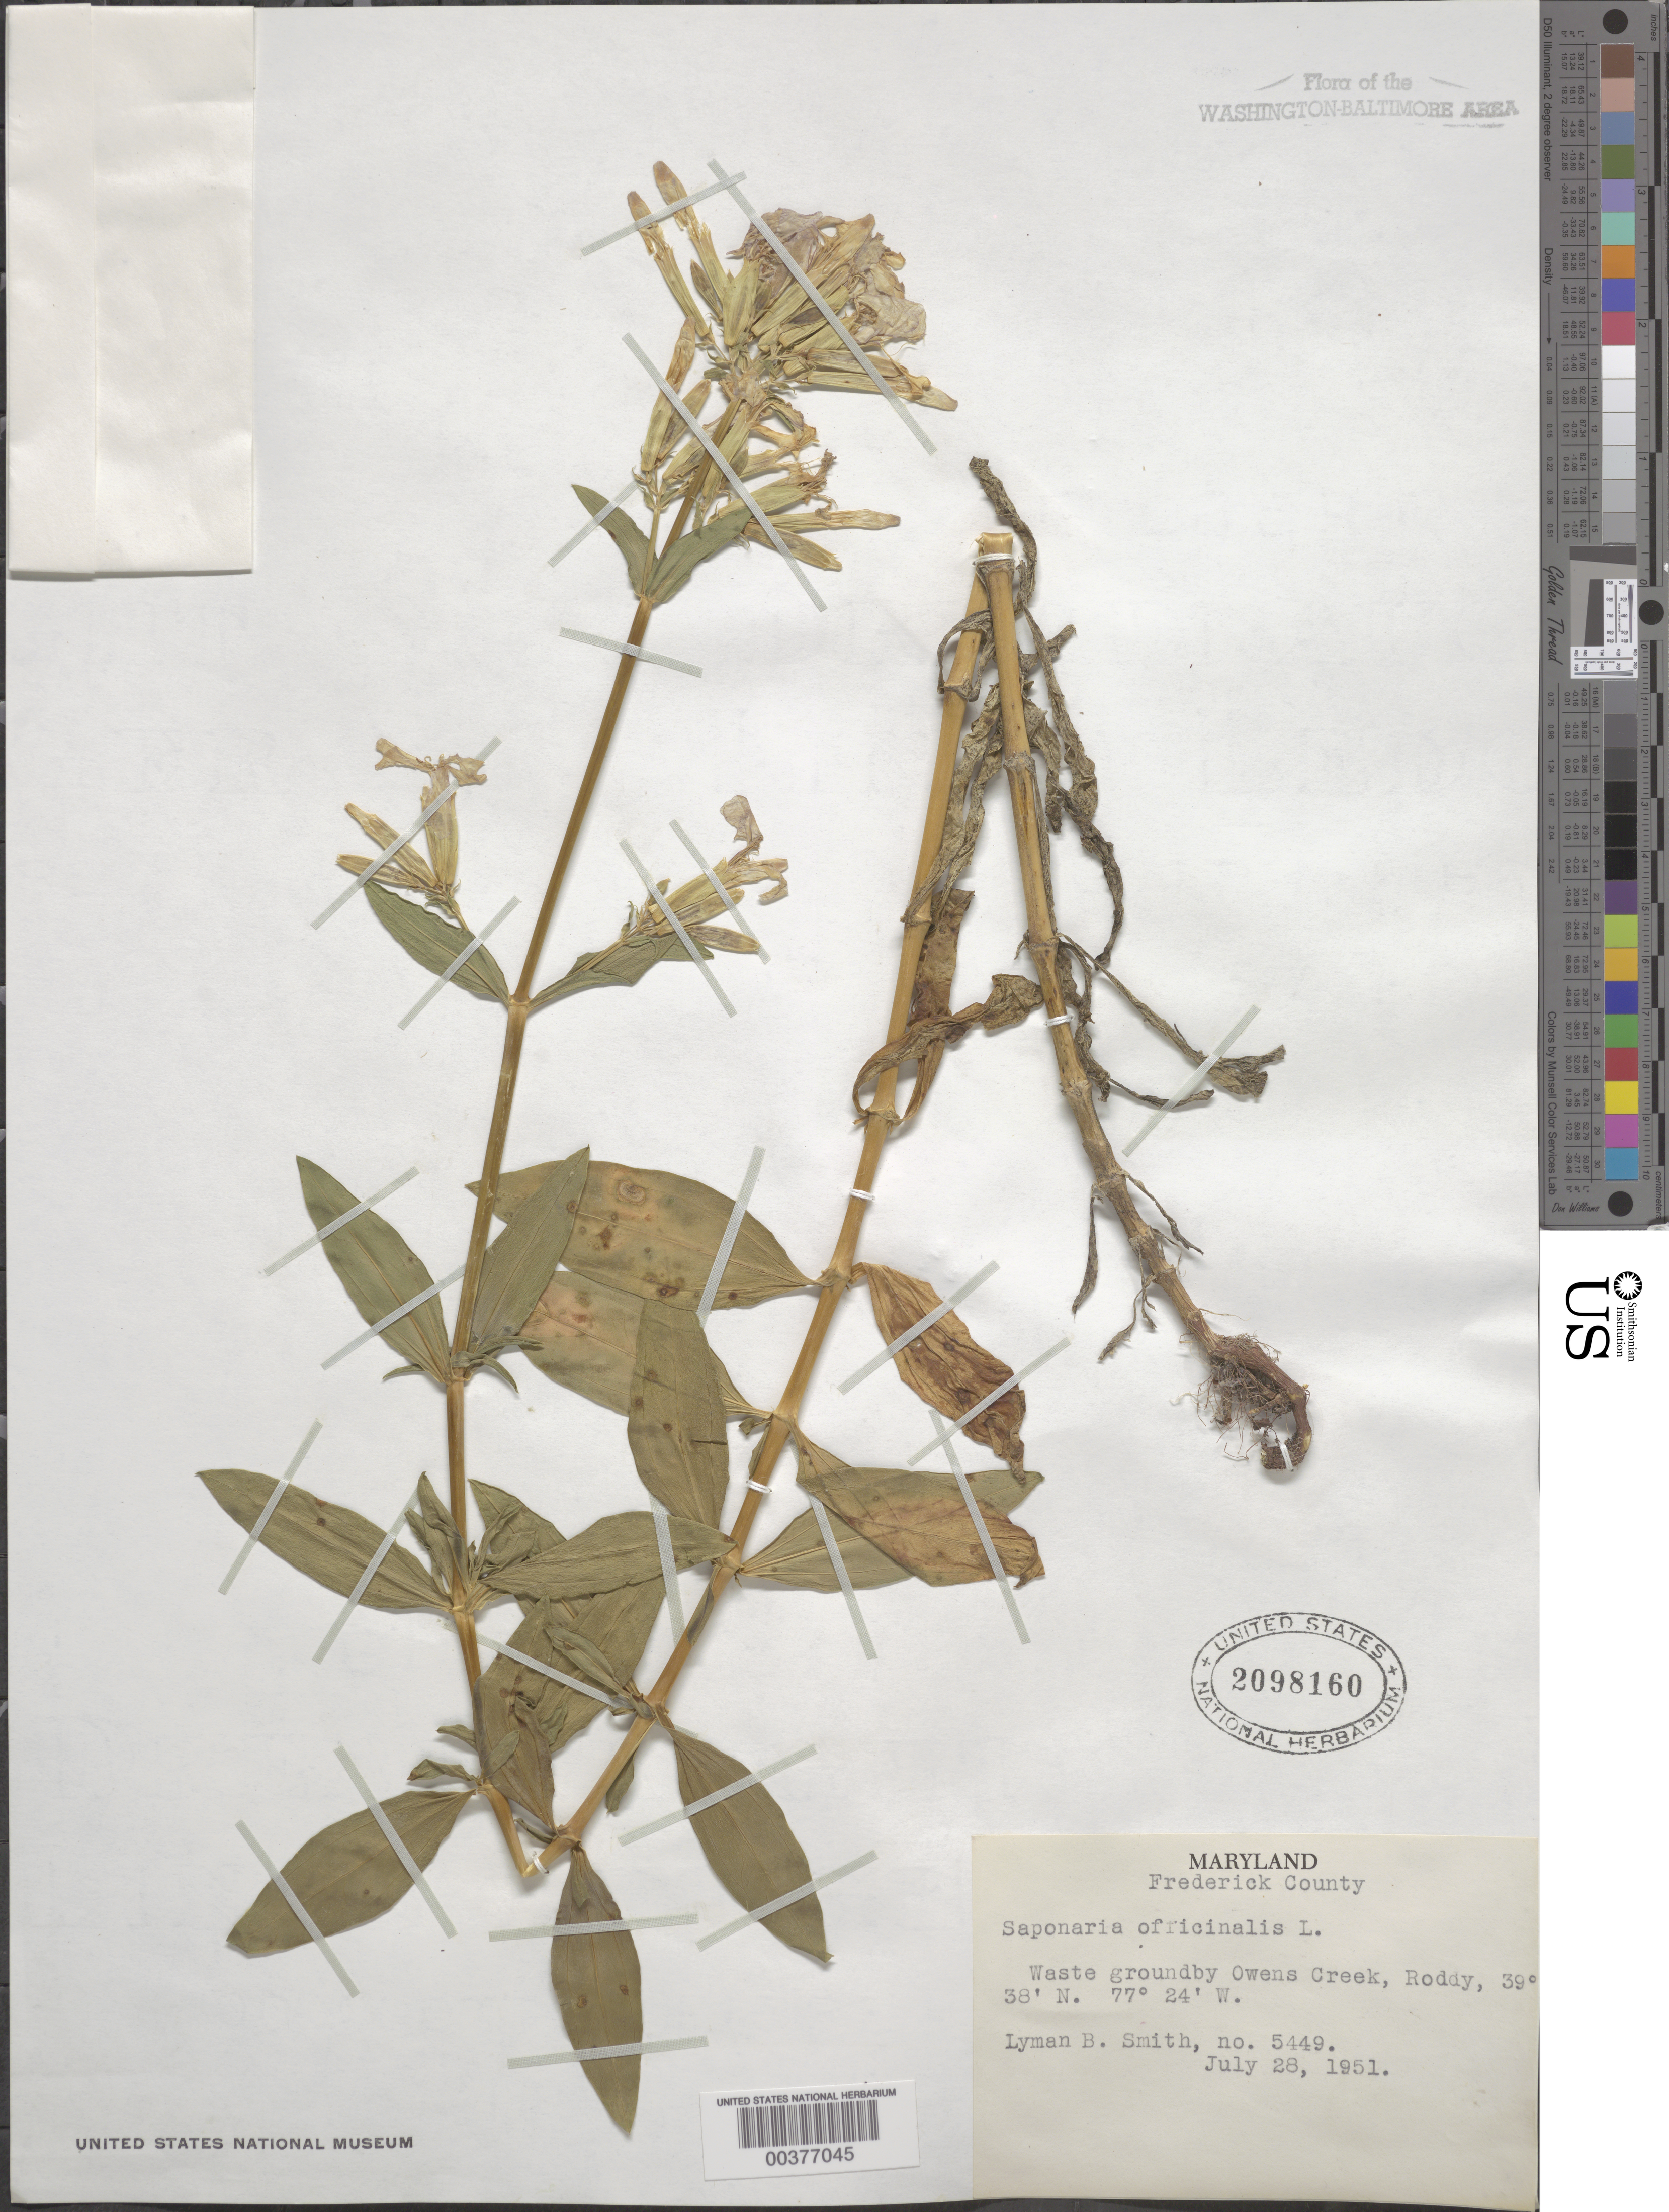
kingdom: Plantae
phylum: Tracheophyta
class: Magnoliopsida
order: Caryophyllales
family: Caryophyllaceae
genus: Saponaria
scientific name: Saponaria officinalis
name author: L.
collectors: L. Smith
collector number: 5449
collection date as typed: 28 Jul 1951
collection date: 1951-07-28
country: United States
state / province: Maryland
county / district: Frederick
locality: Owens Creek, Roddy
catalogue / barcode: US 2098160